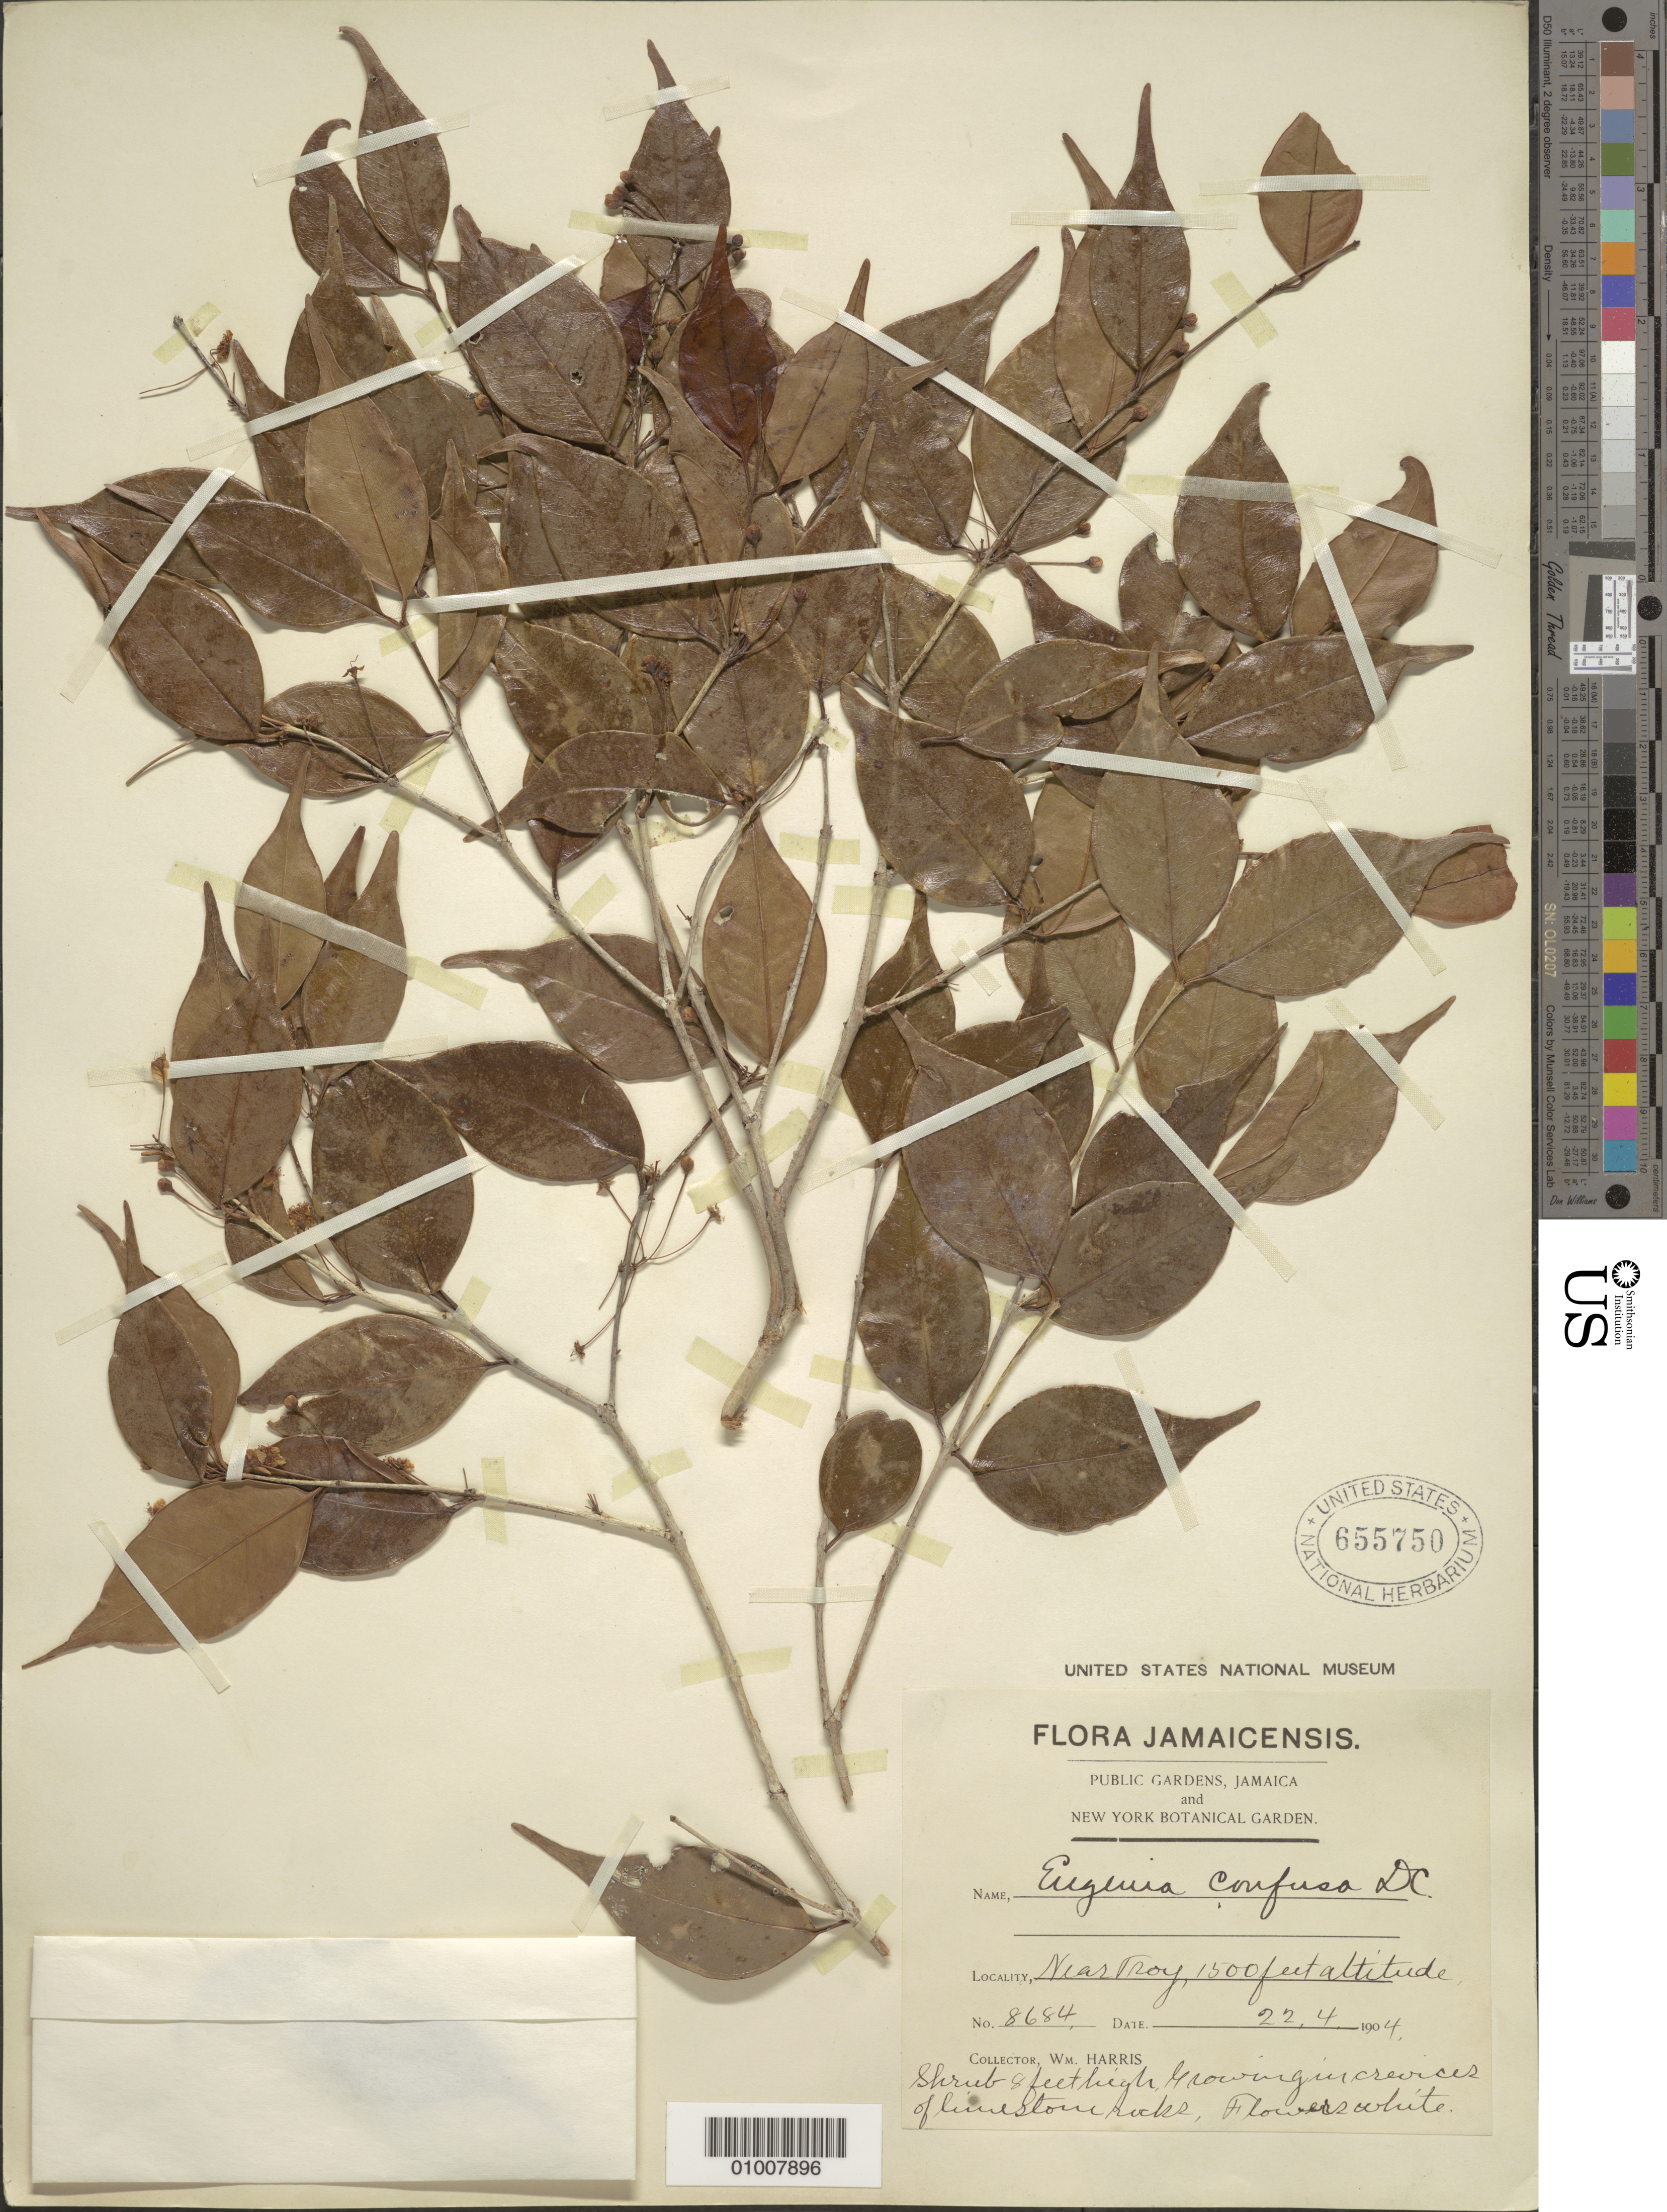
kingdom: Plantae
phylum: Tracheophyta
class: Magnoliopsida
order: Myrtales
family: Myrtaceae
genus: Eugenia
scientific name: Eugenia confusa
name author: DC.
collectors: W. Harris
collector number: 8684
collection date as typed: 22 Apr 1904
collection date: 1904-04-22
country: Jamaica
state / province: Trelawny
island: Jamaica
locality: Near Troy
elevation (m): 457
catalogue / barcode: US 655750